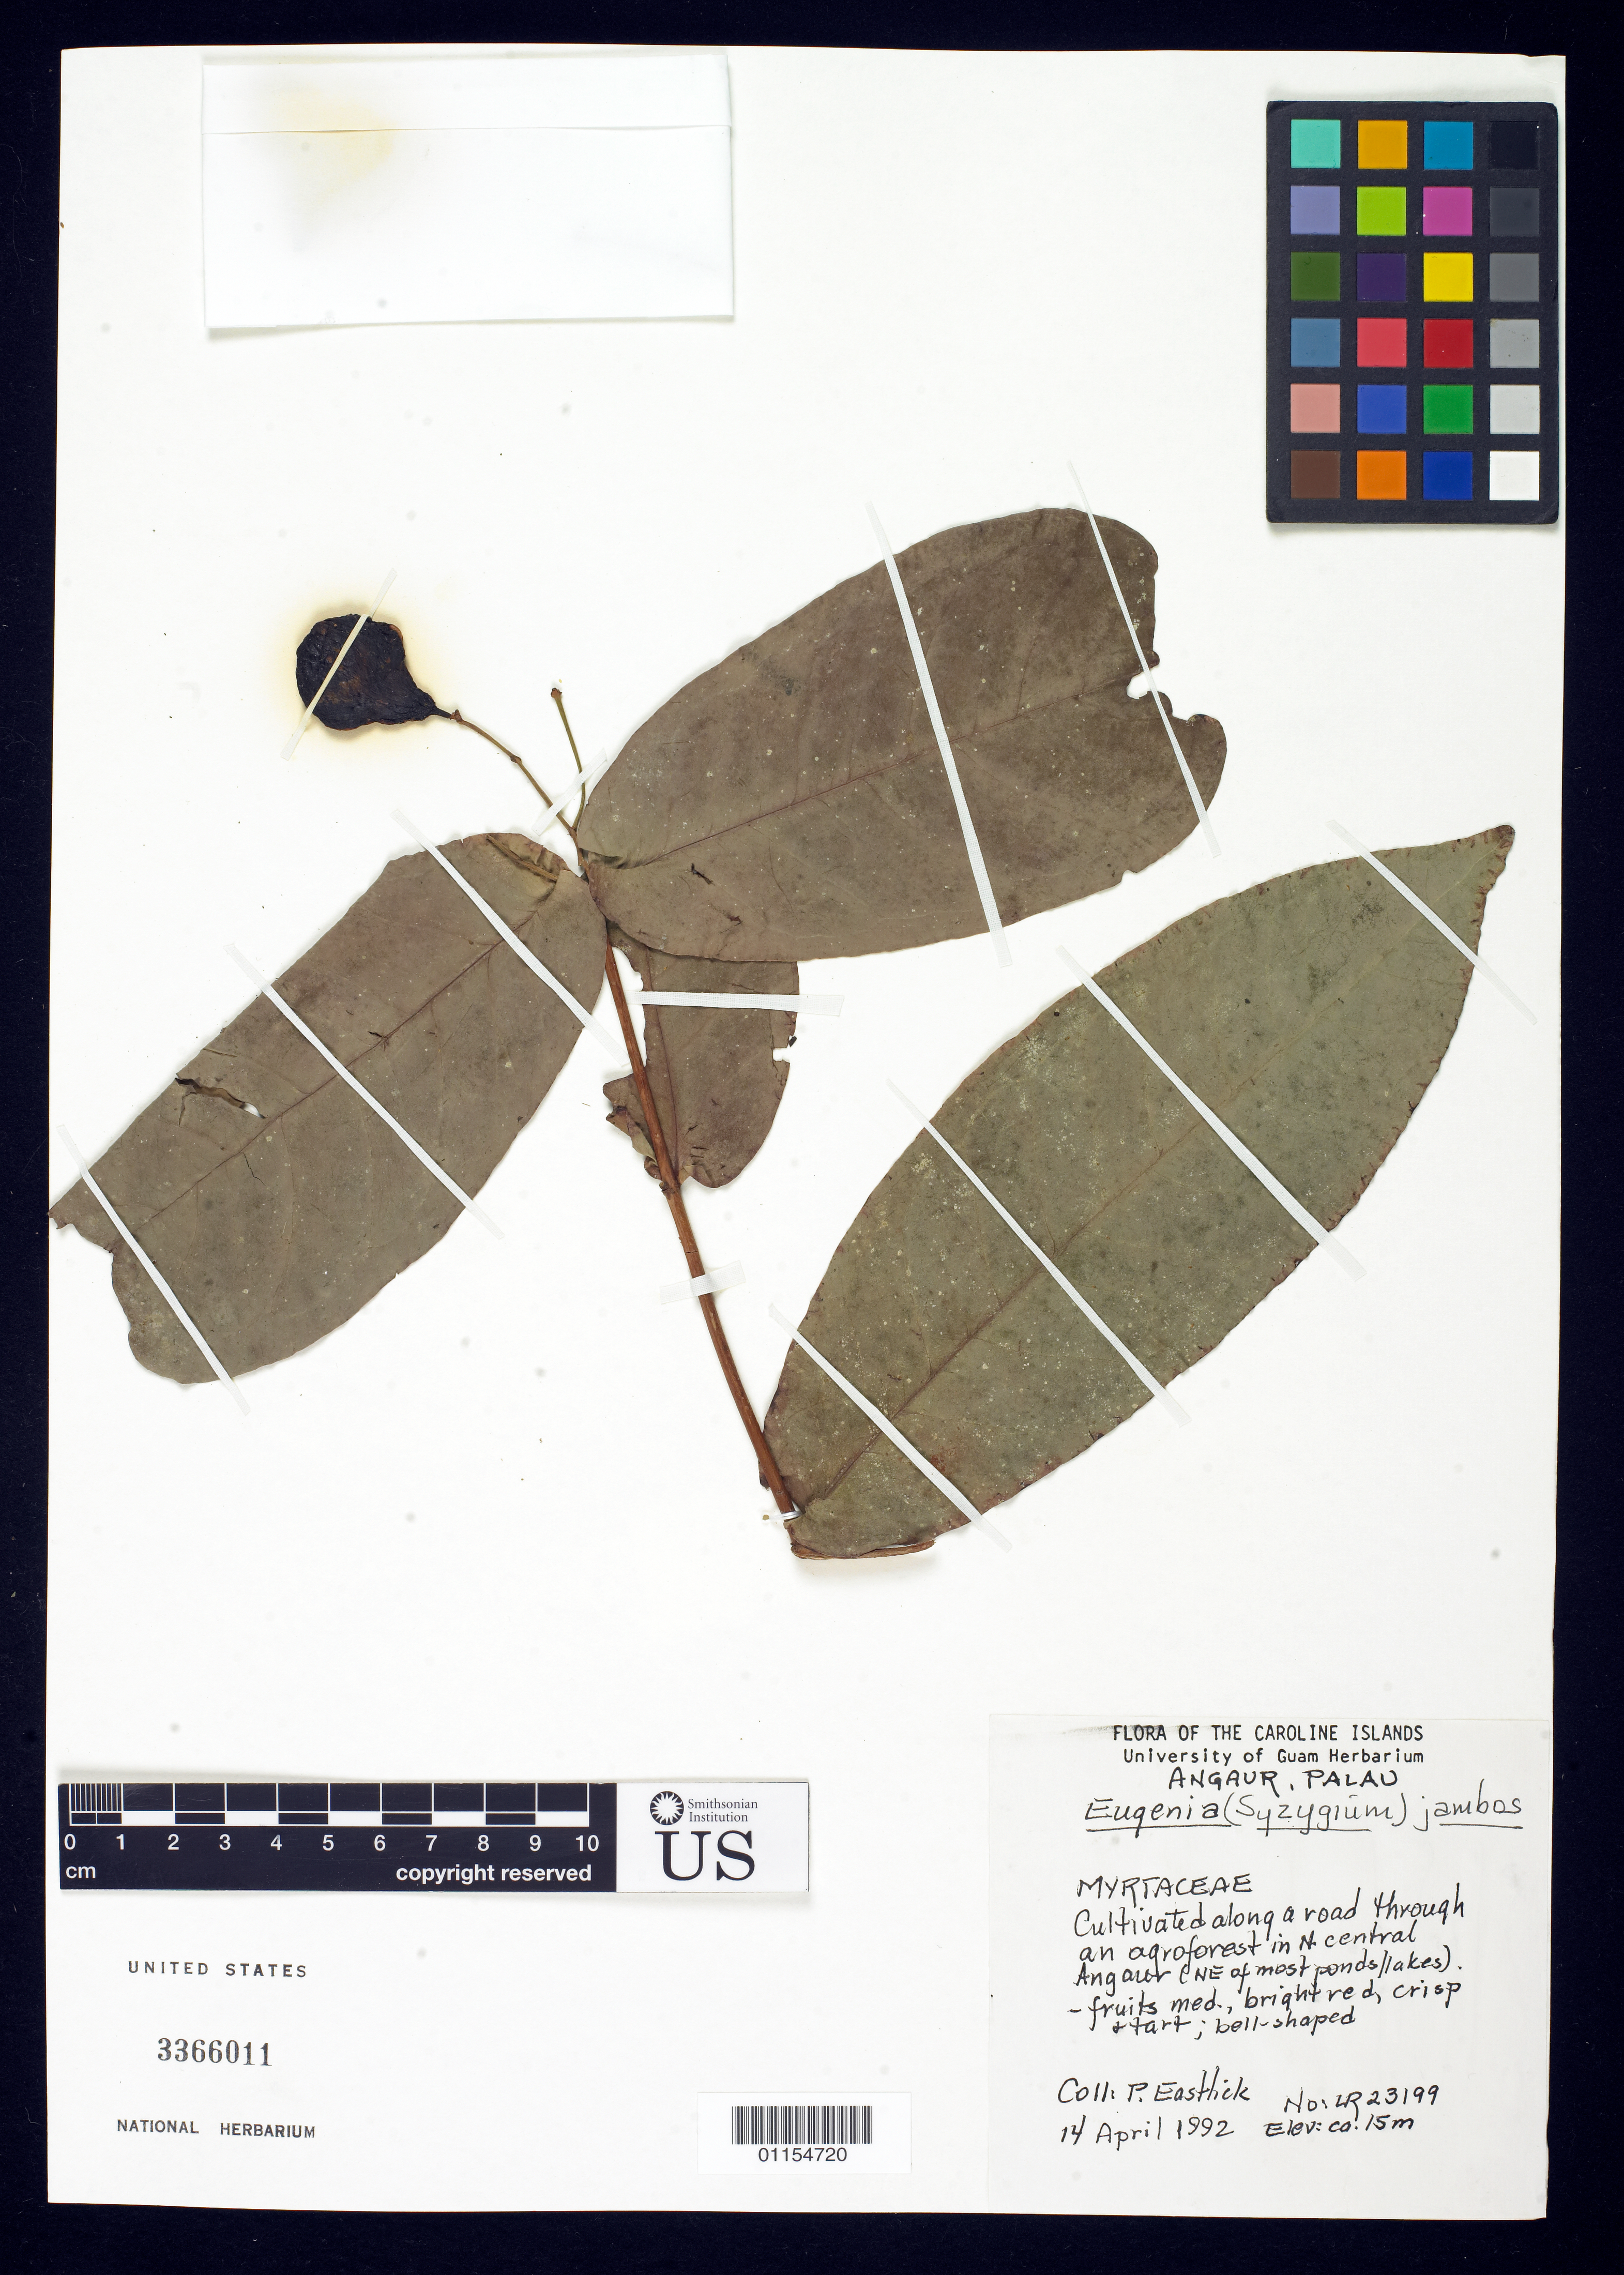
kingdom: Plantae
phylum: Tracheophyta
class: Magnoliopsida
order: Myrtales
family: Myrtaceae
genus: Syzygium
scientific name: Syzygium jambos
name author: (L.) Alston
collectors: P. Eastlick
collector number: LR23199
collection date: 1992-04-14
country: Palau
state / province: Angaur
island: Ngeaur [Angaur]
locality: in N. central Angaur (NE of most ponds/lakes).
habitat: agroforest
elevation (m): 15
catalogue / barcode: US 3366011